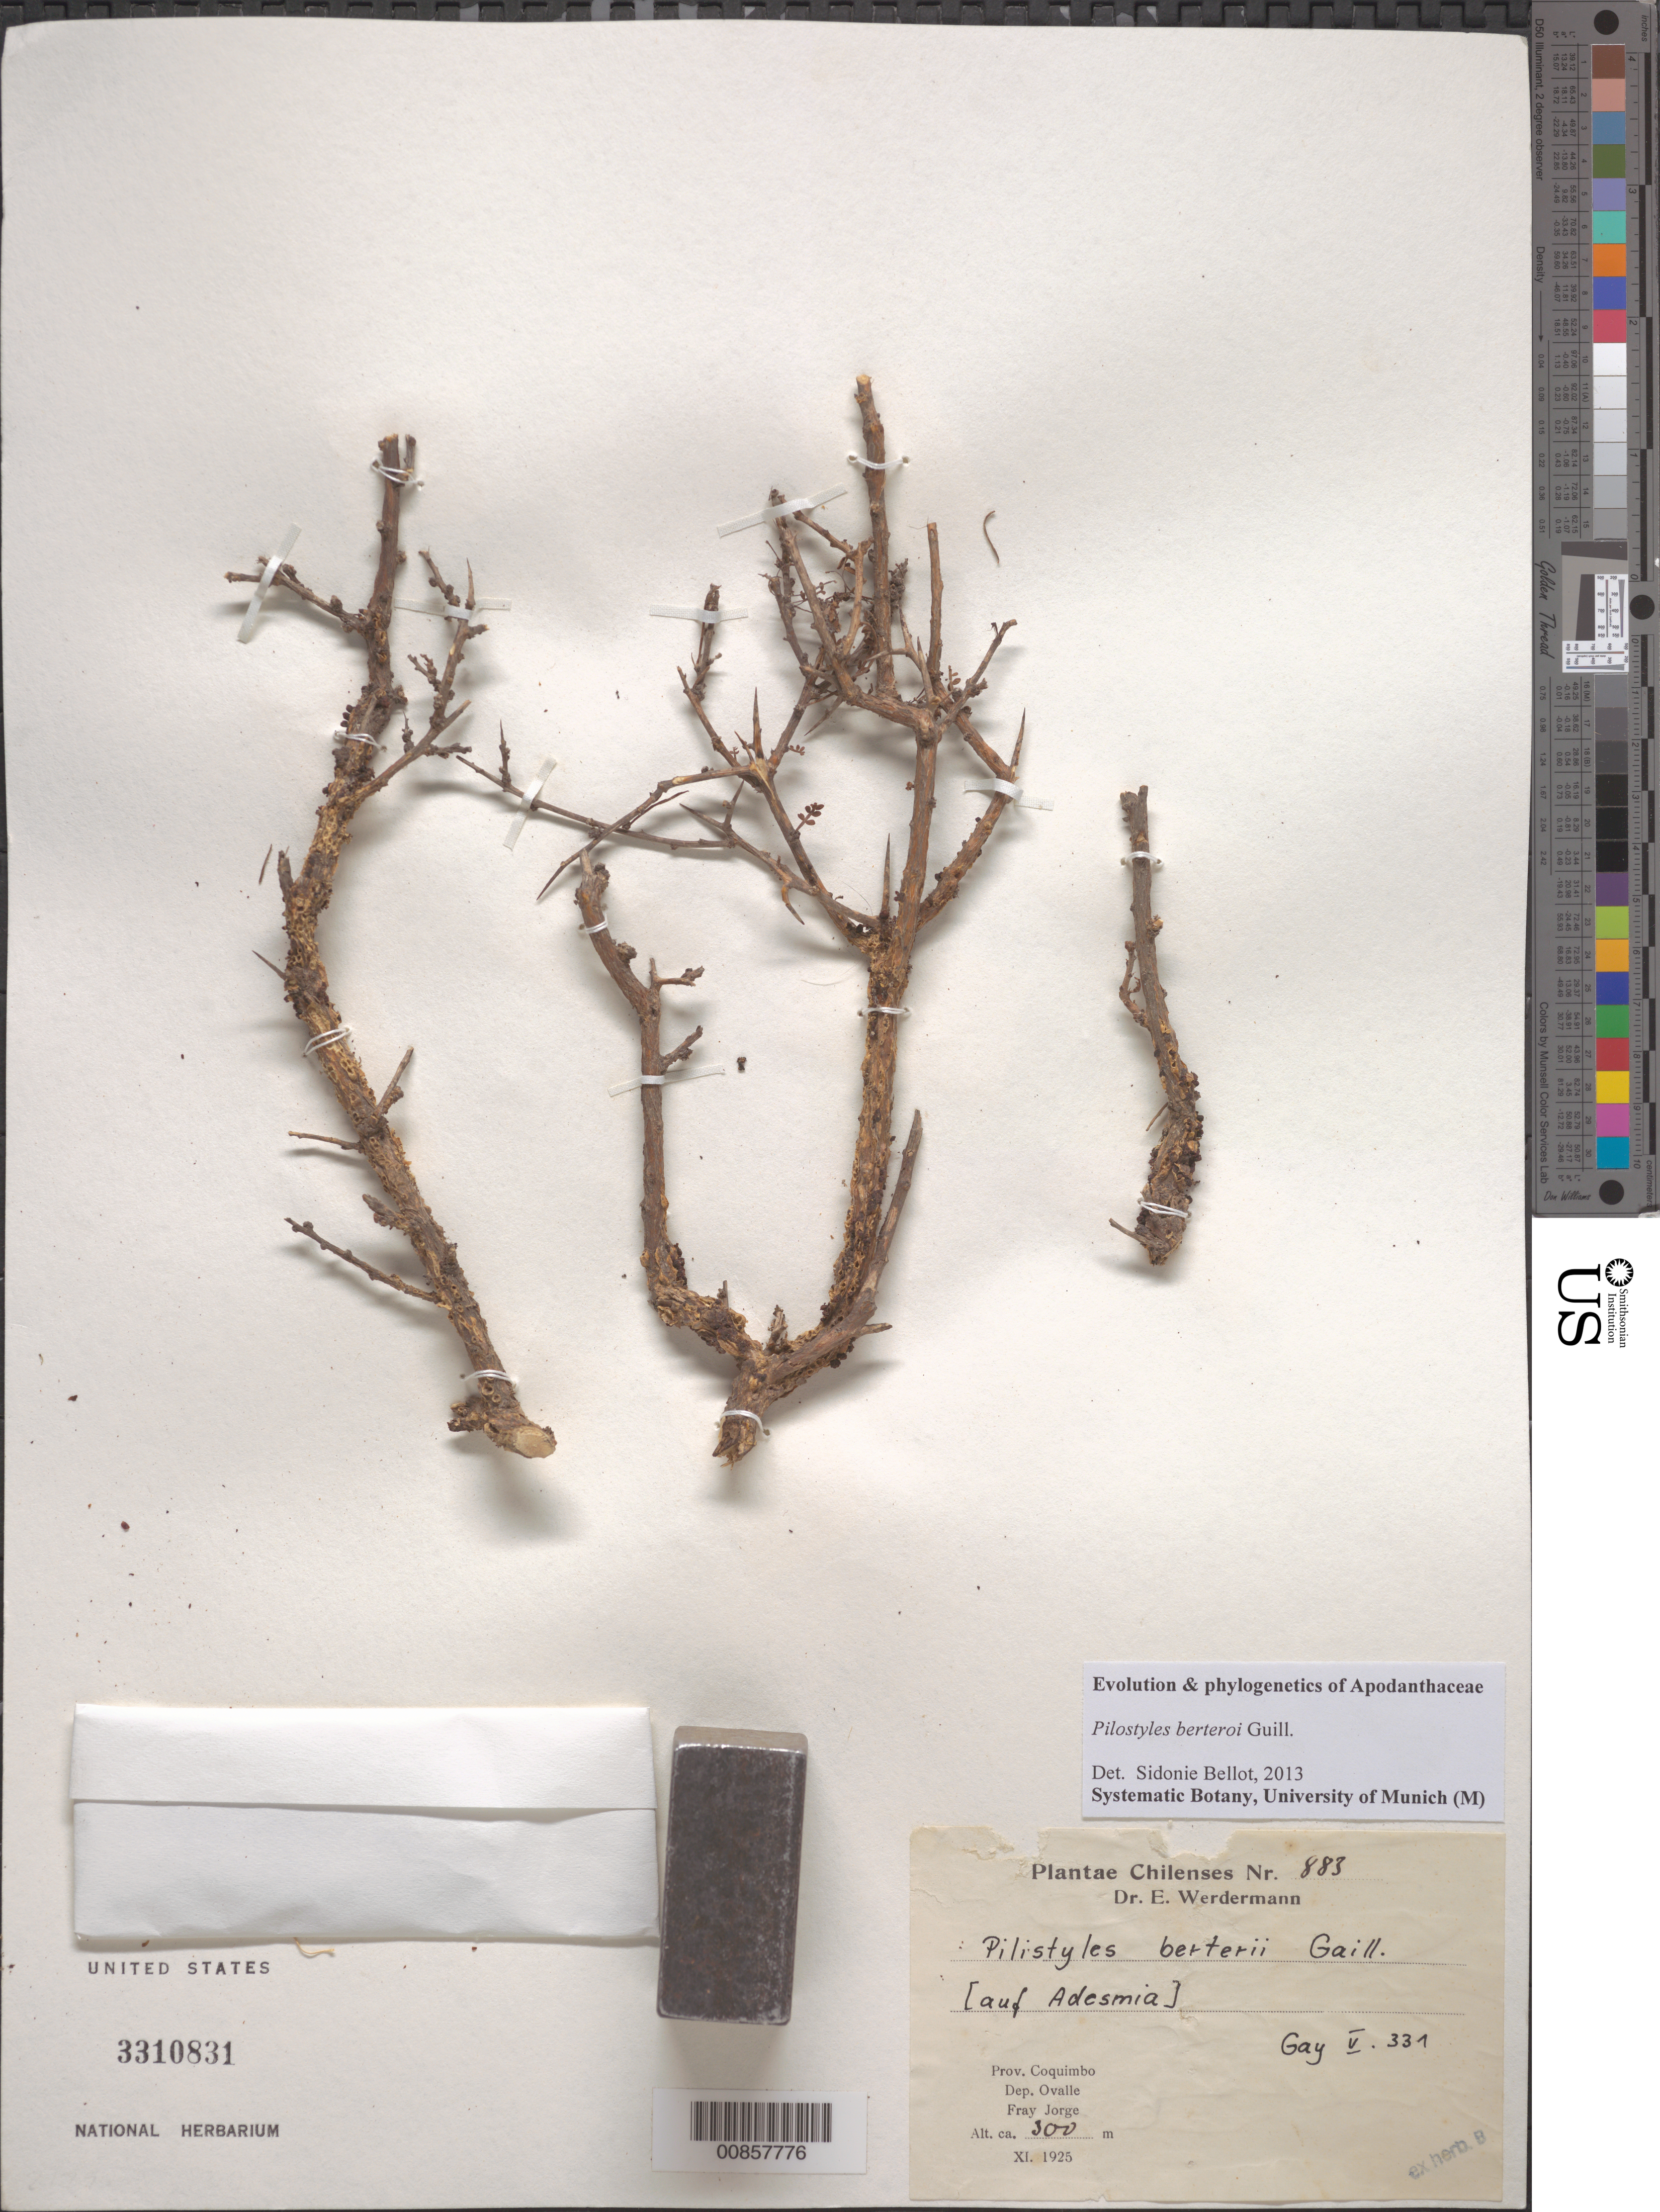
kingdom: Plantae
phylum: Tracheophyta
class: Magnoliopsida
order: Cucurbitales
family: Apodanthaceae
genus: Pilostyles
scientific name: Pilostyles berteroi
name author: Guill.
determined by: Bellot, Sidonie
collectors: E. Werdermann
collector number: Plantae Chilensis 883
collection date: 1925-11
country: Chile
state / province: Coquimbo (IV)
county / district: Ovalle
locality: Fray Jorge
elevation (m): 300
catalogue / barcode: US 3310831